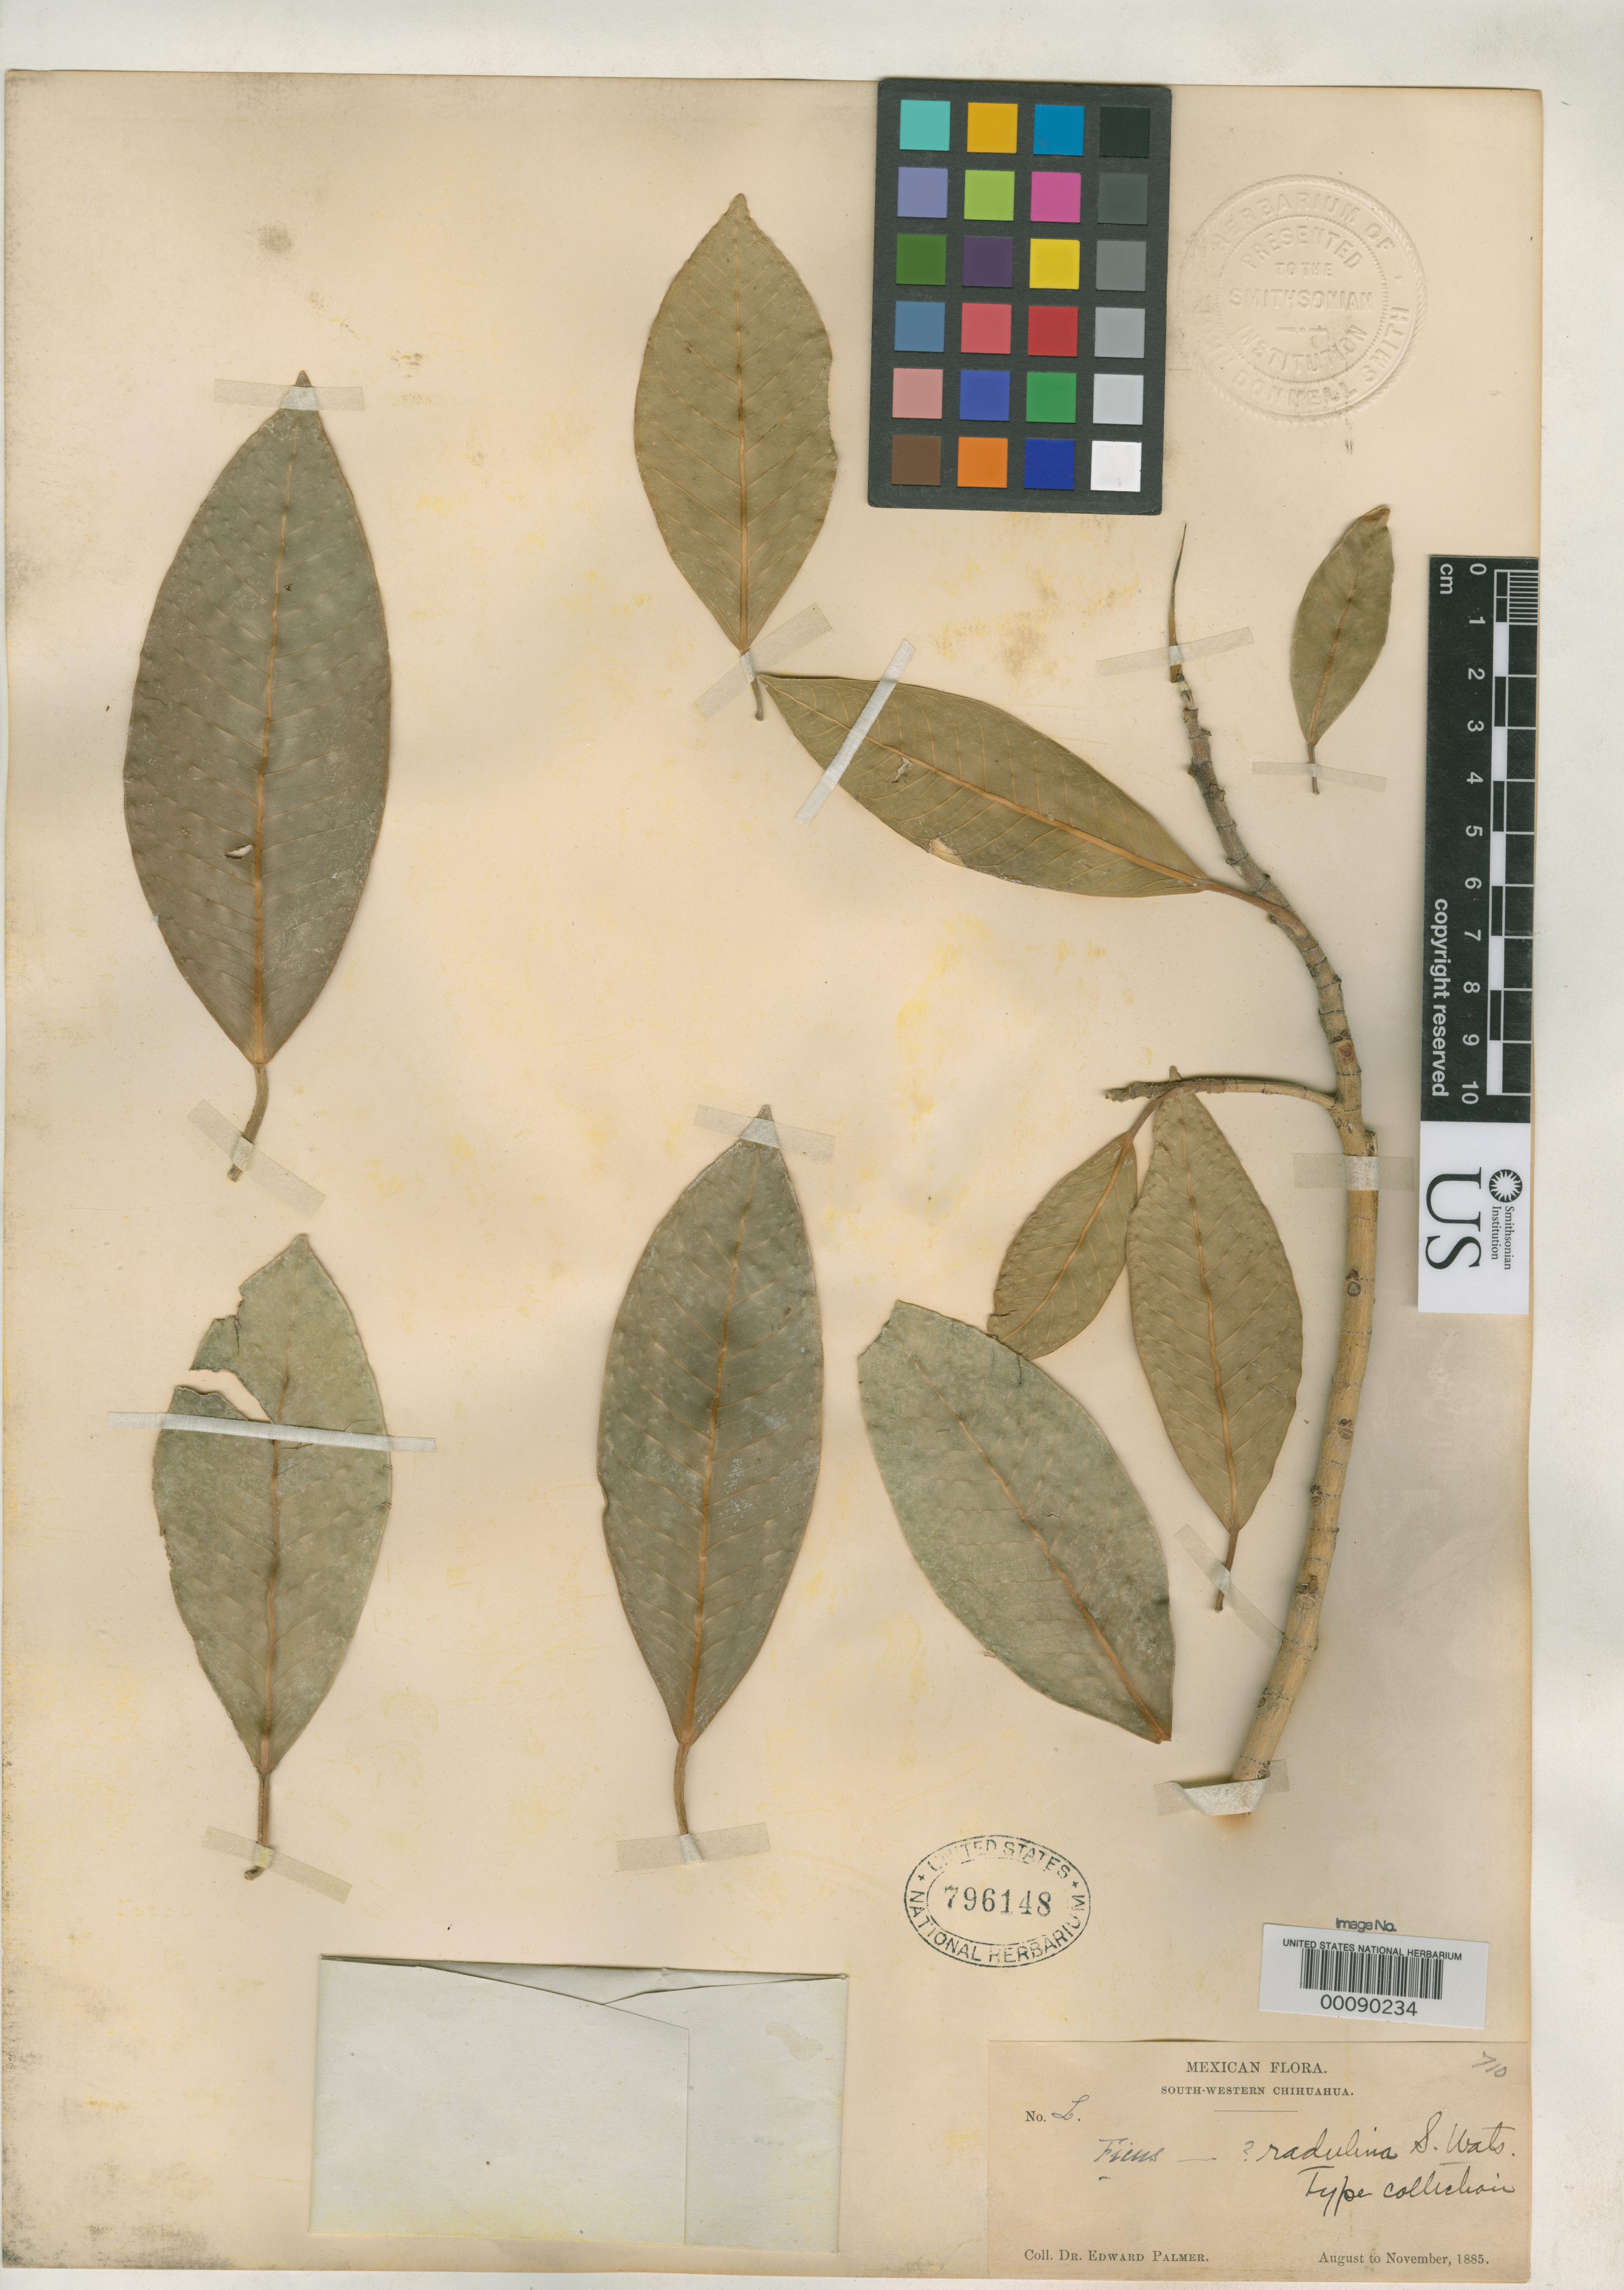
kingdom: Plantae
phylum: Tracheophyta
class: Magnoliopsida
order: Rosales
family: Moraceae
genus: Ficus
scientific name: Ficus radulina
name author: S. Watson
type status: Syntype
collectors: E. Palmer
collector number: L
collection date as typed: Aug 1885 to -- Nov 1885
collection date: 1885-08/1885-11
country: Mexico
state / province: Chihuahua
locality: Near Batopilas, Hacienda San Miguel.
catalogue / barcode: US 796148